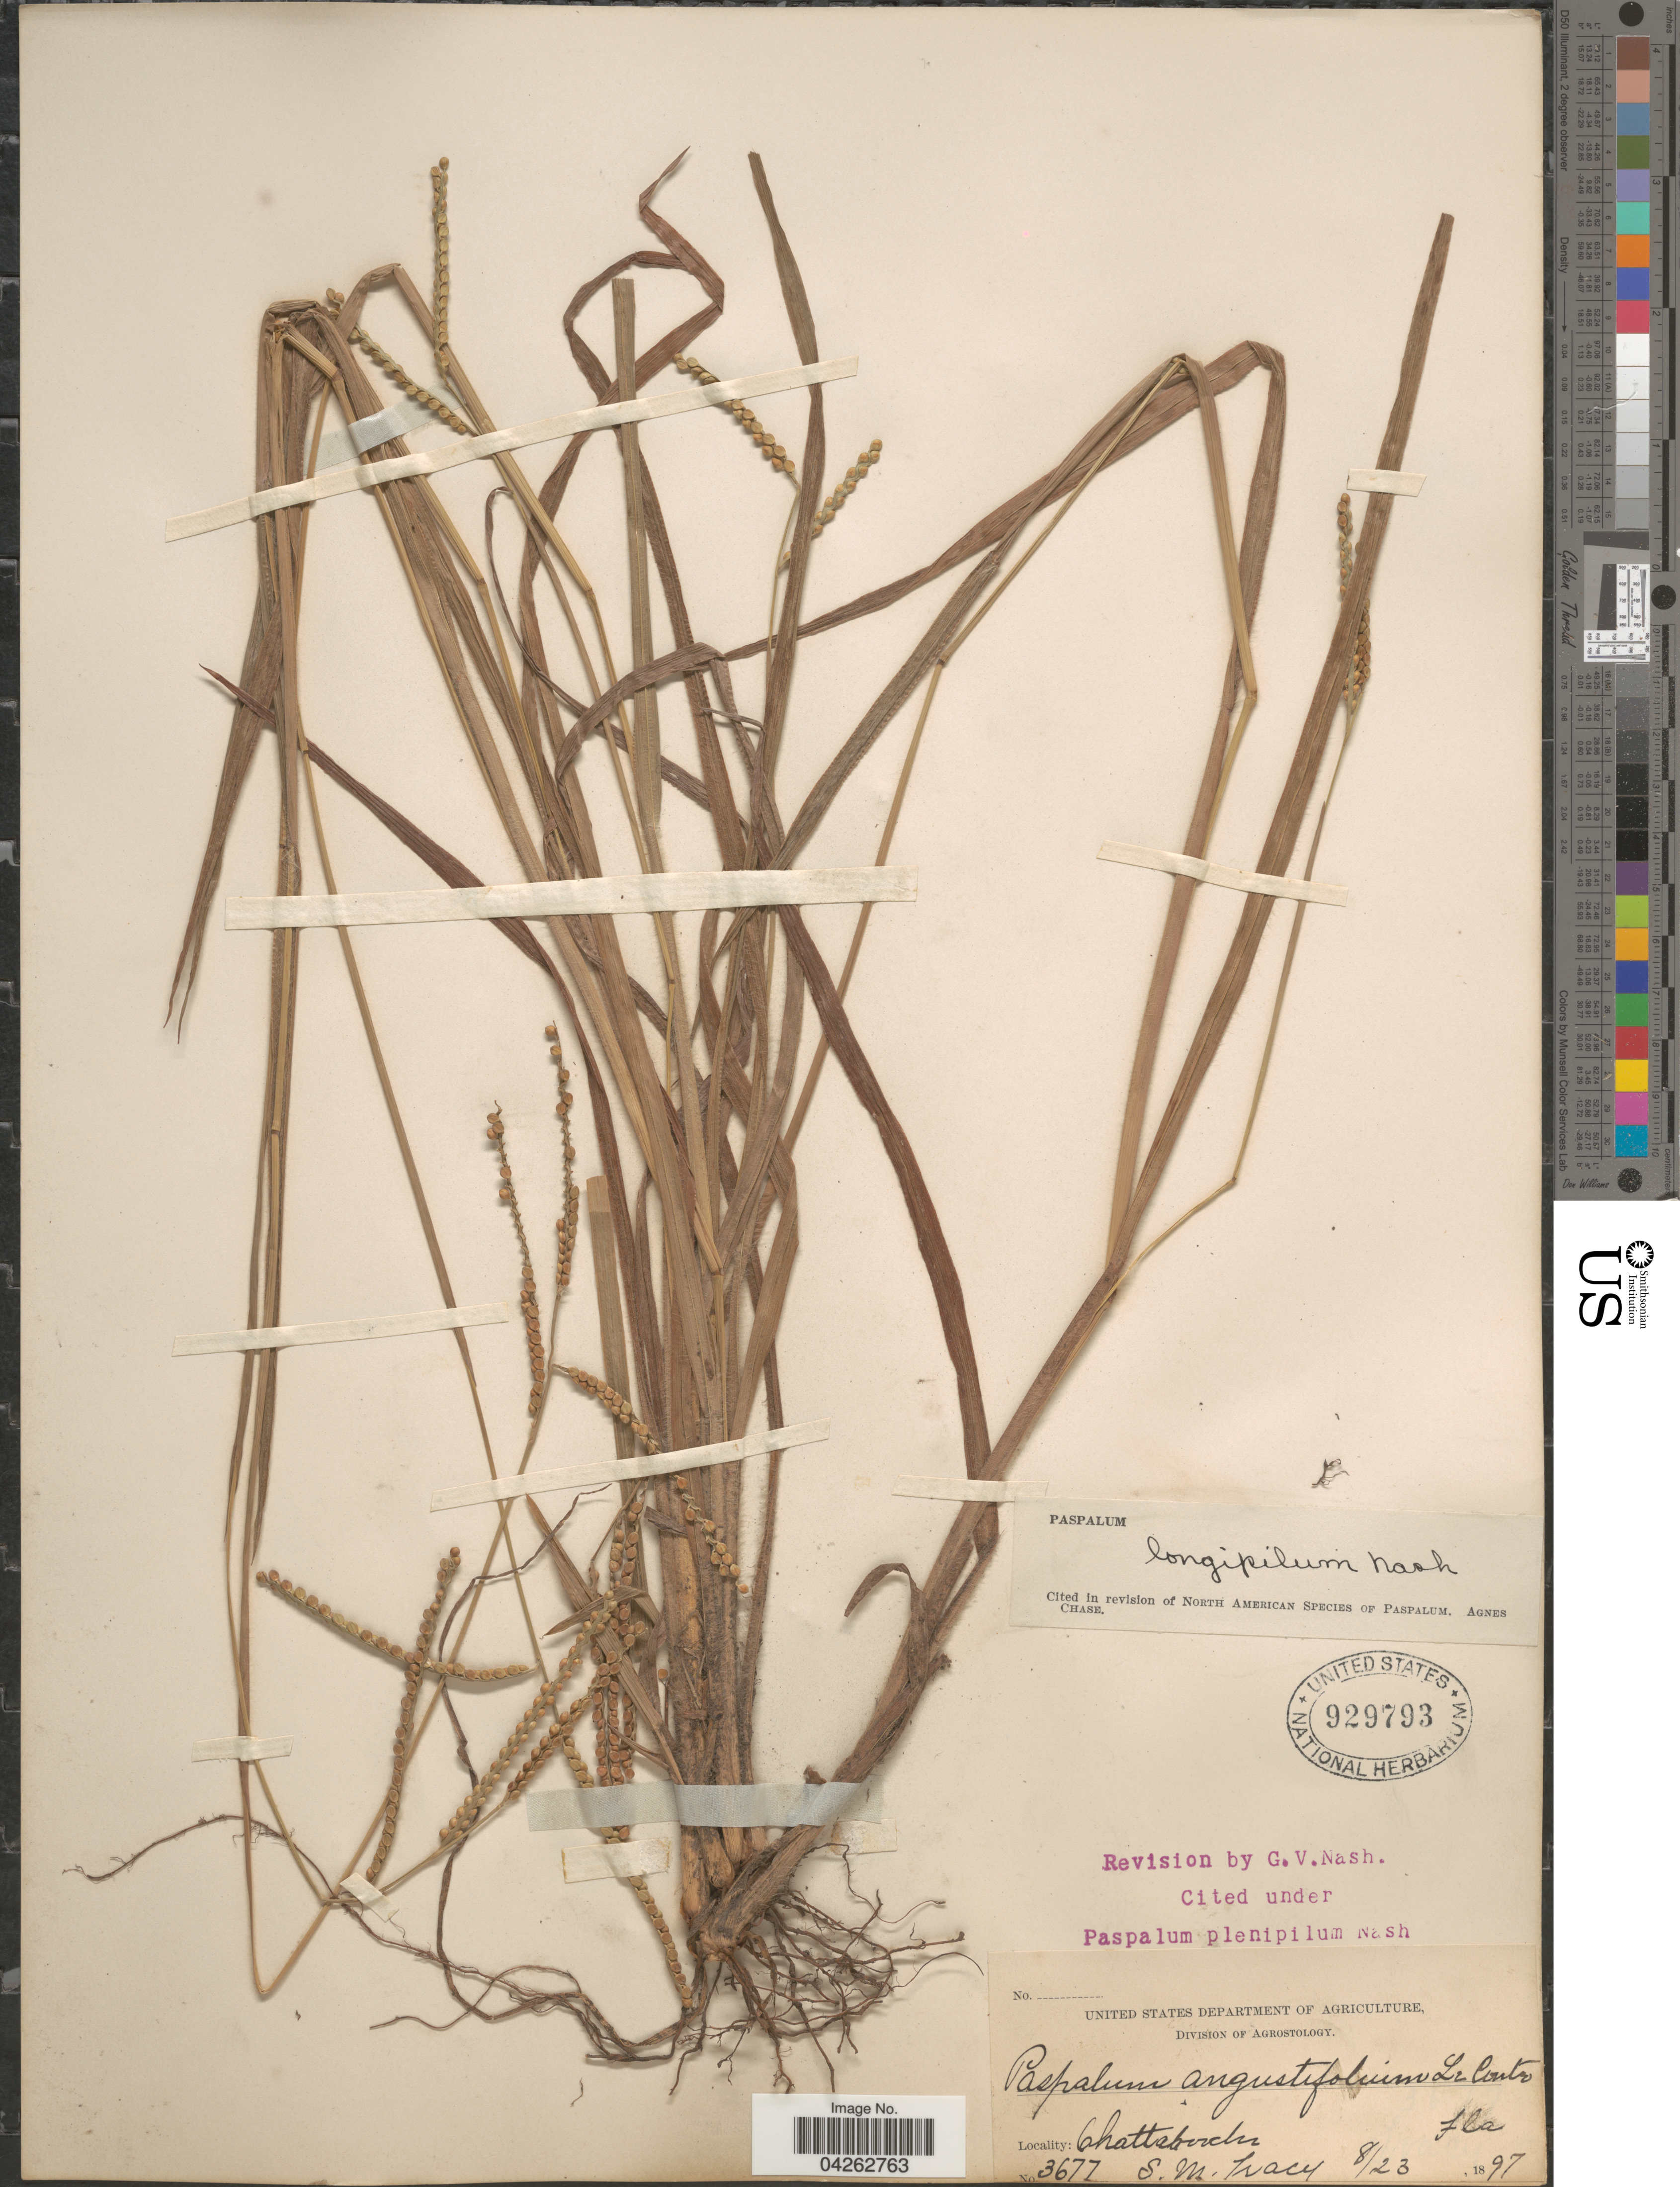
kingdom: Plantae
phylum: Tracheophyta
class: Liliopsida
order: Poales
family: Poaceae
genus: Paspalum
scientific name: Paspalum longipilum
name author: Nash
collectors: S. M. Tracy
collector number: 3677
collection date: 1897-08-23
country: United States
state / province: Florida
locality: Chattahoochee.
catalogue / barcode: US 929793